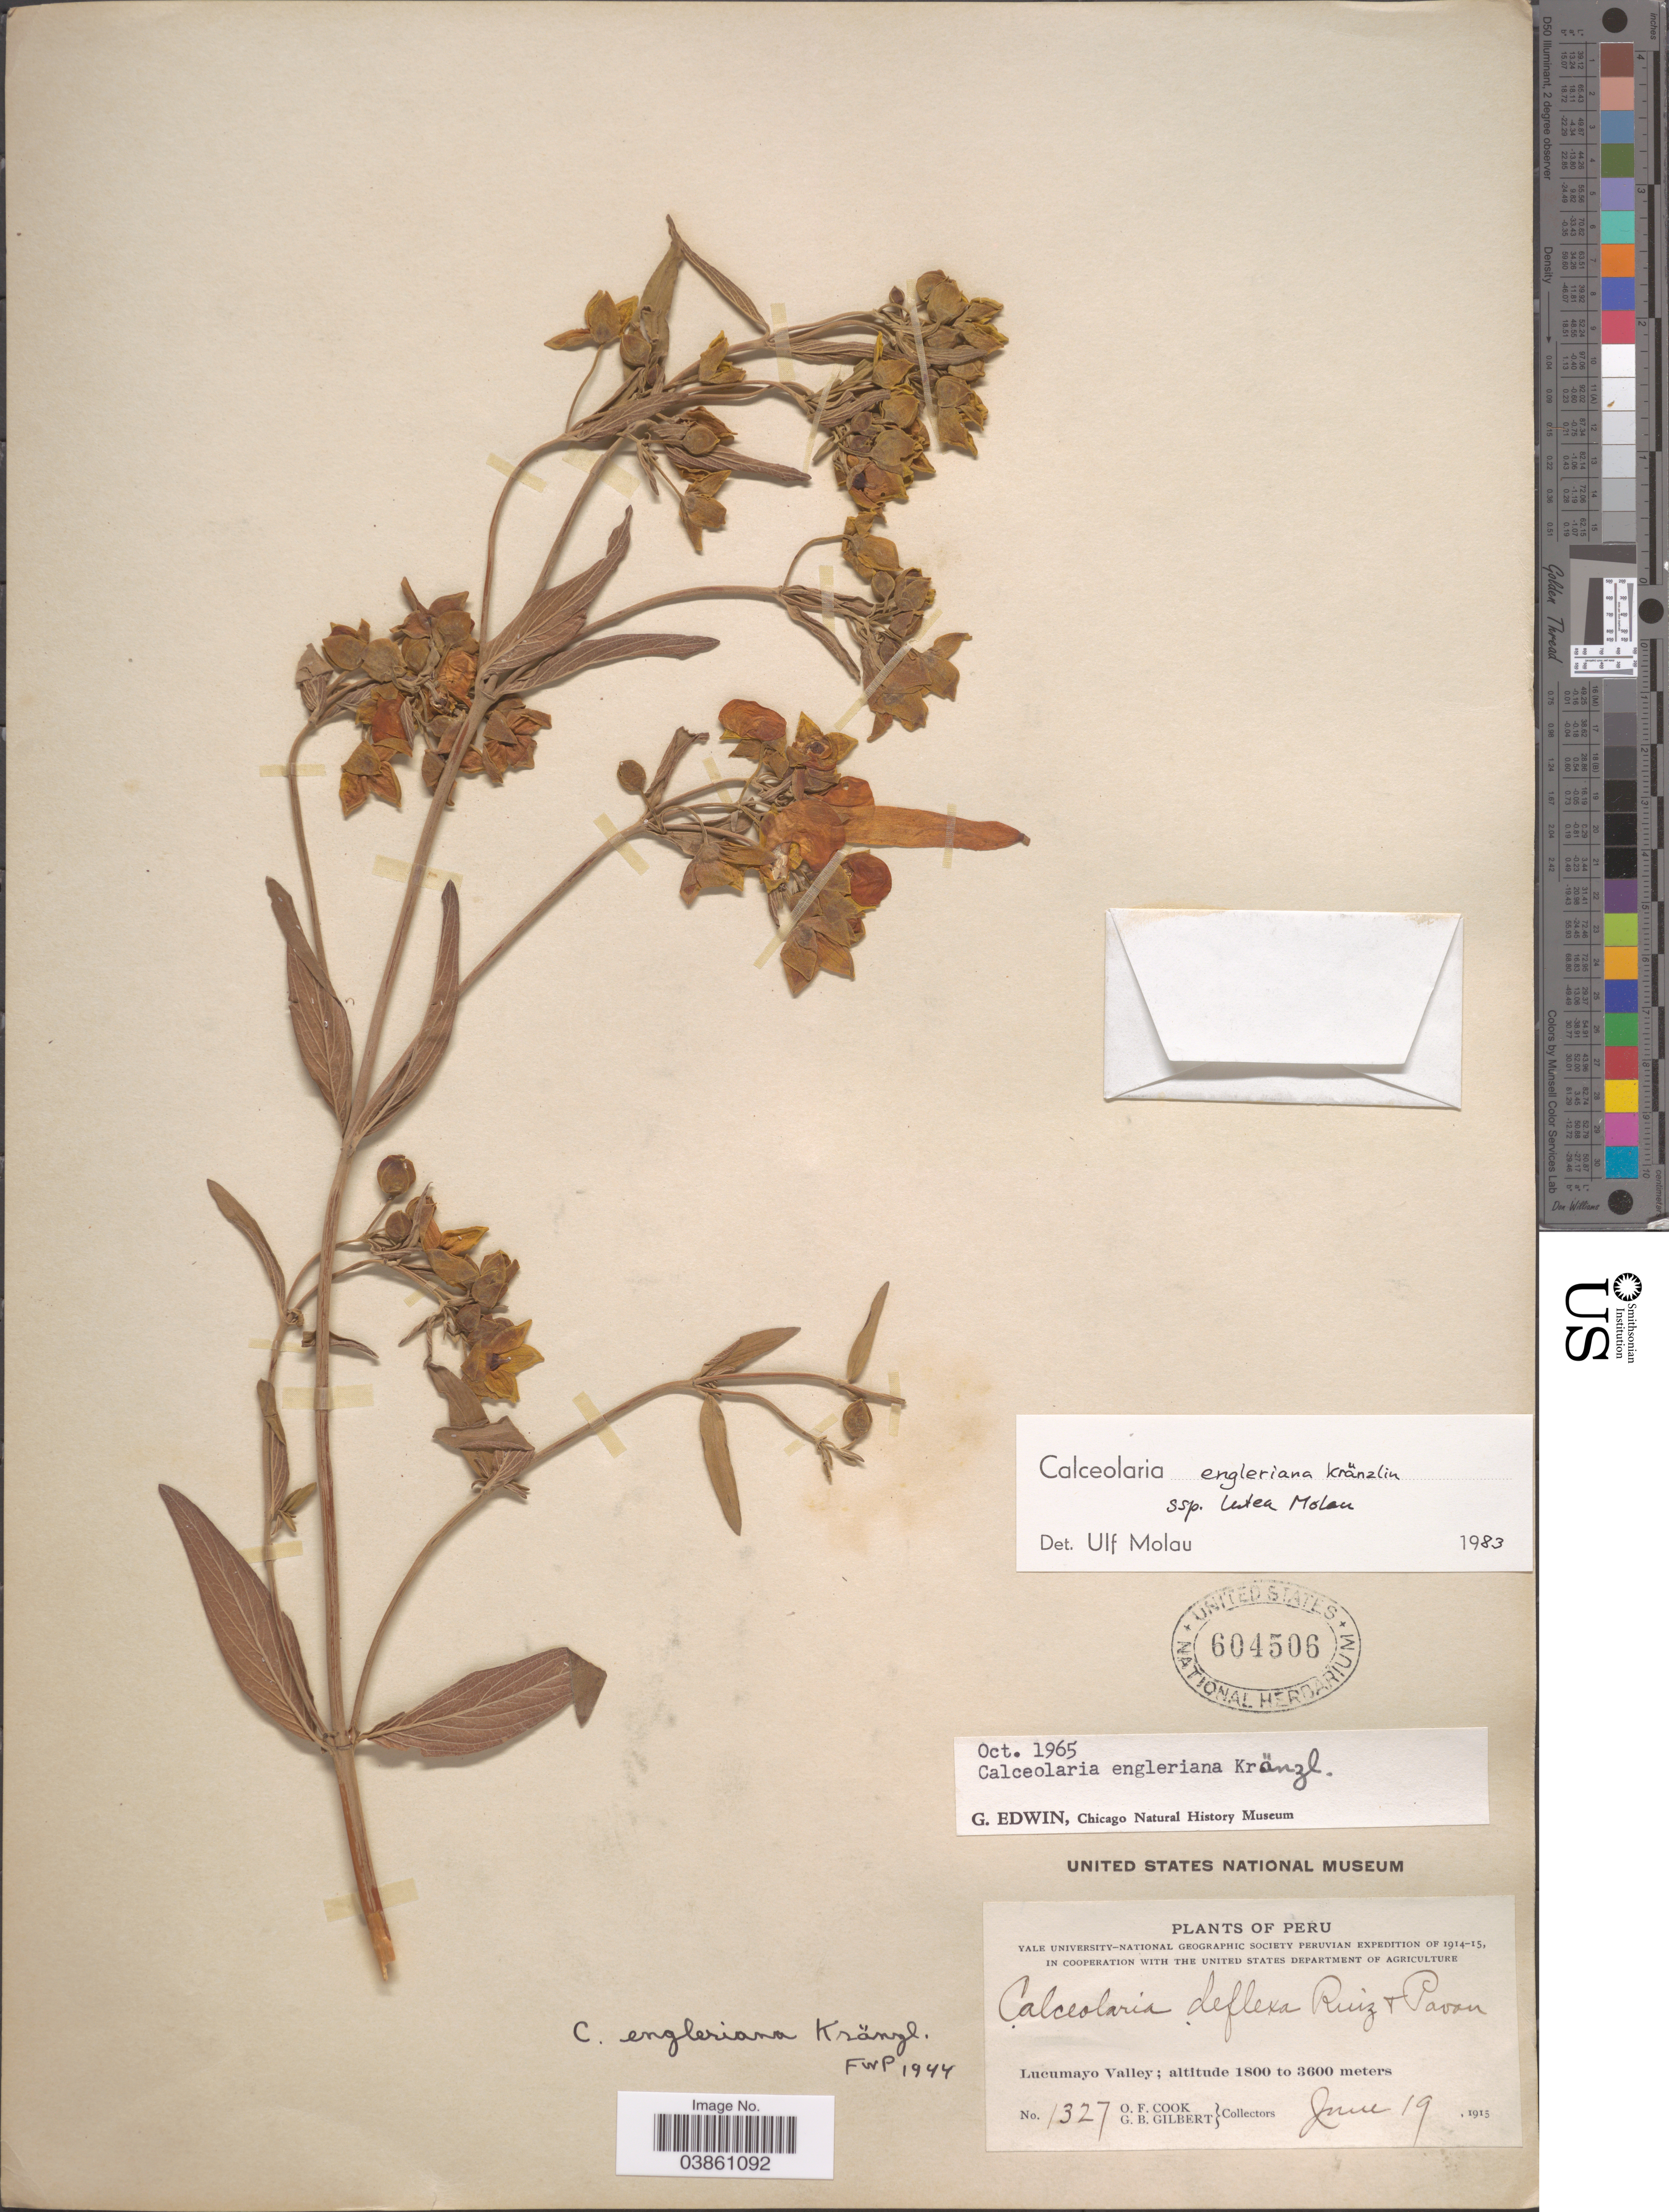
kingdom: Plantae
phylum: Tracheophyta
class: Magnoliopsida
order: Lamiales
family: Calceolariaceae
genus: Calceolaria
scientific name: Calceolaria engleriana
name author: Kraenzl.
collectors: O. F. Cook & G. B. Gilbert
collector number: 1327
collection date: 1915-06-19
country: Peru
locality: Lucumayo Valley.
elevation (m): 1800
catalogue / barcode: US 604506